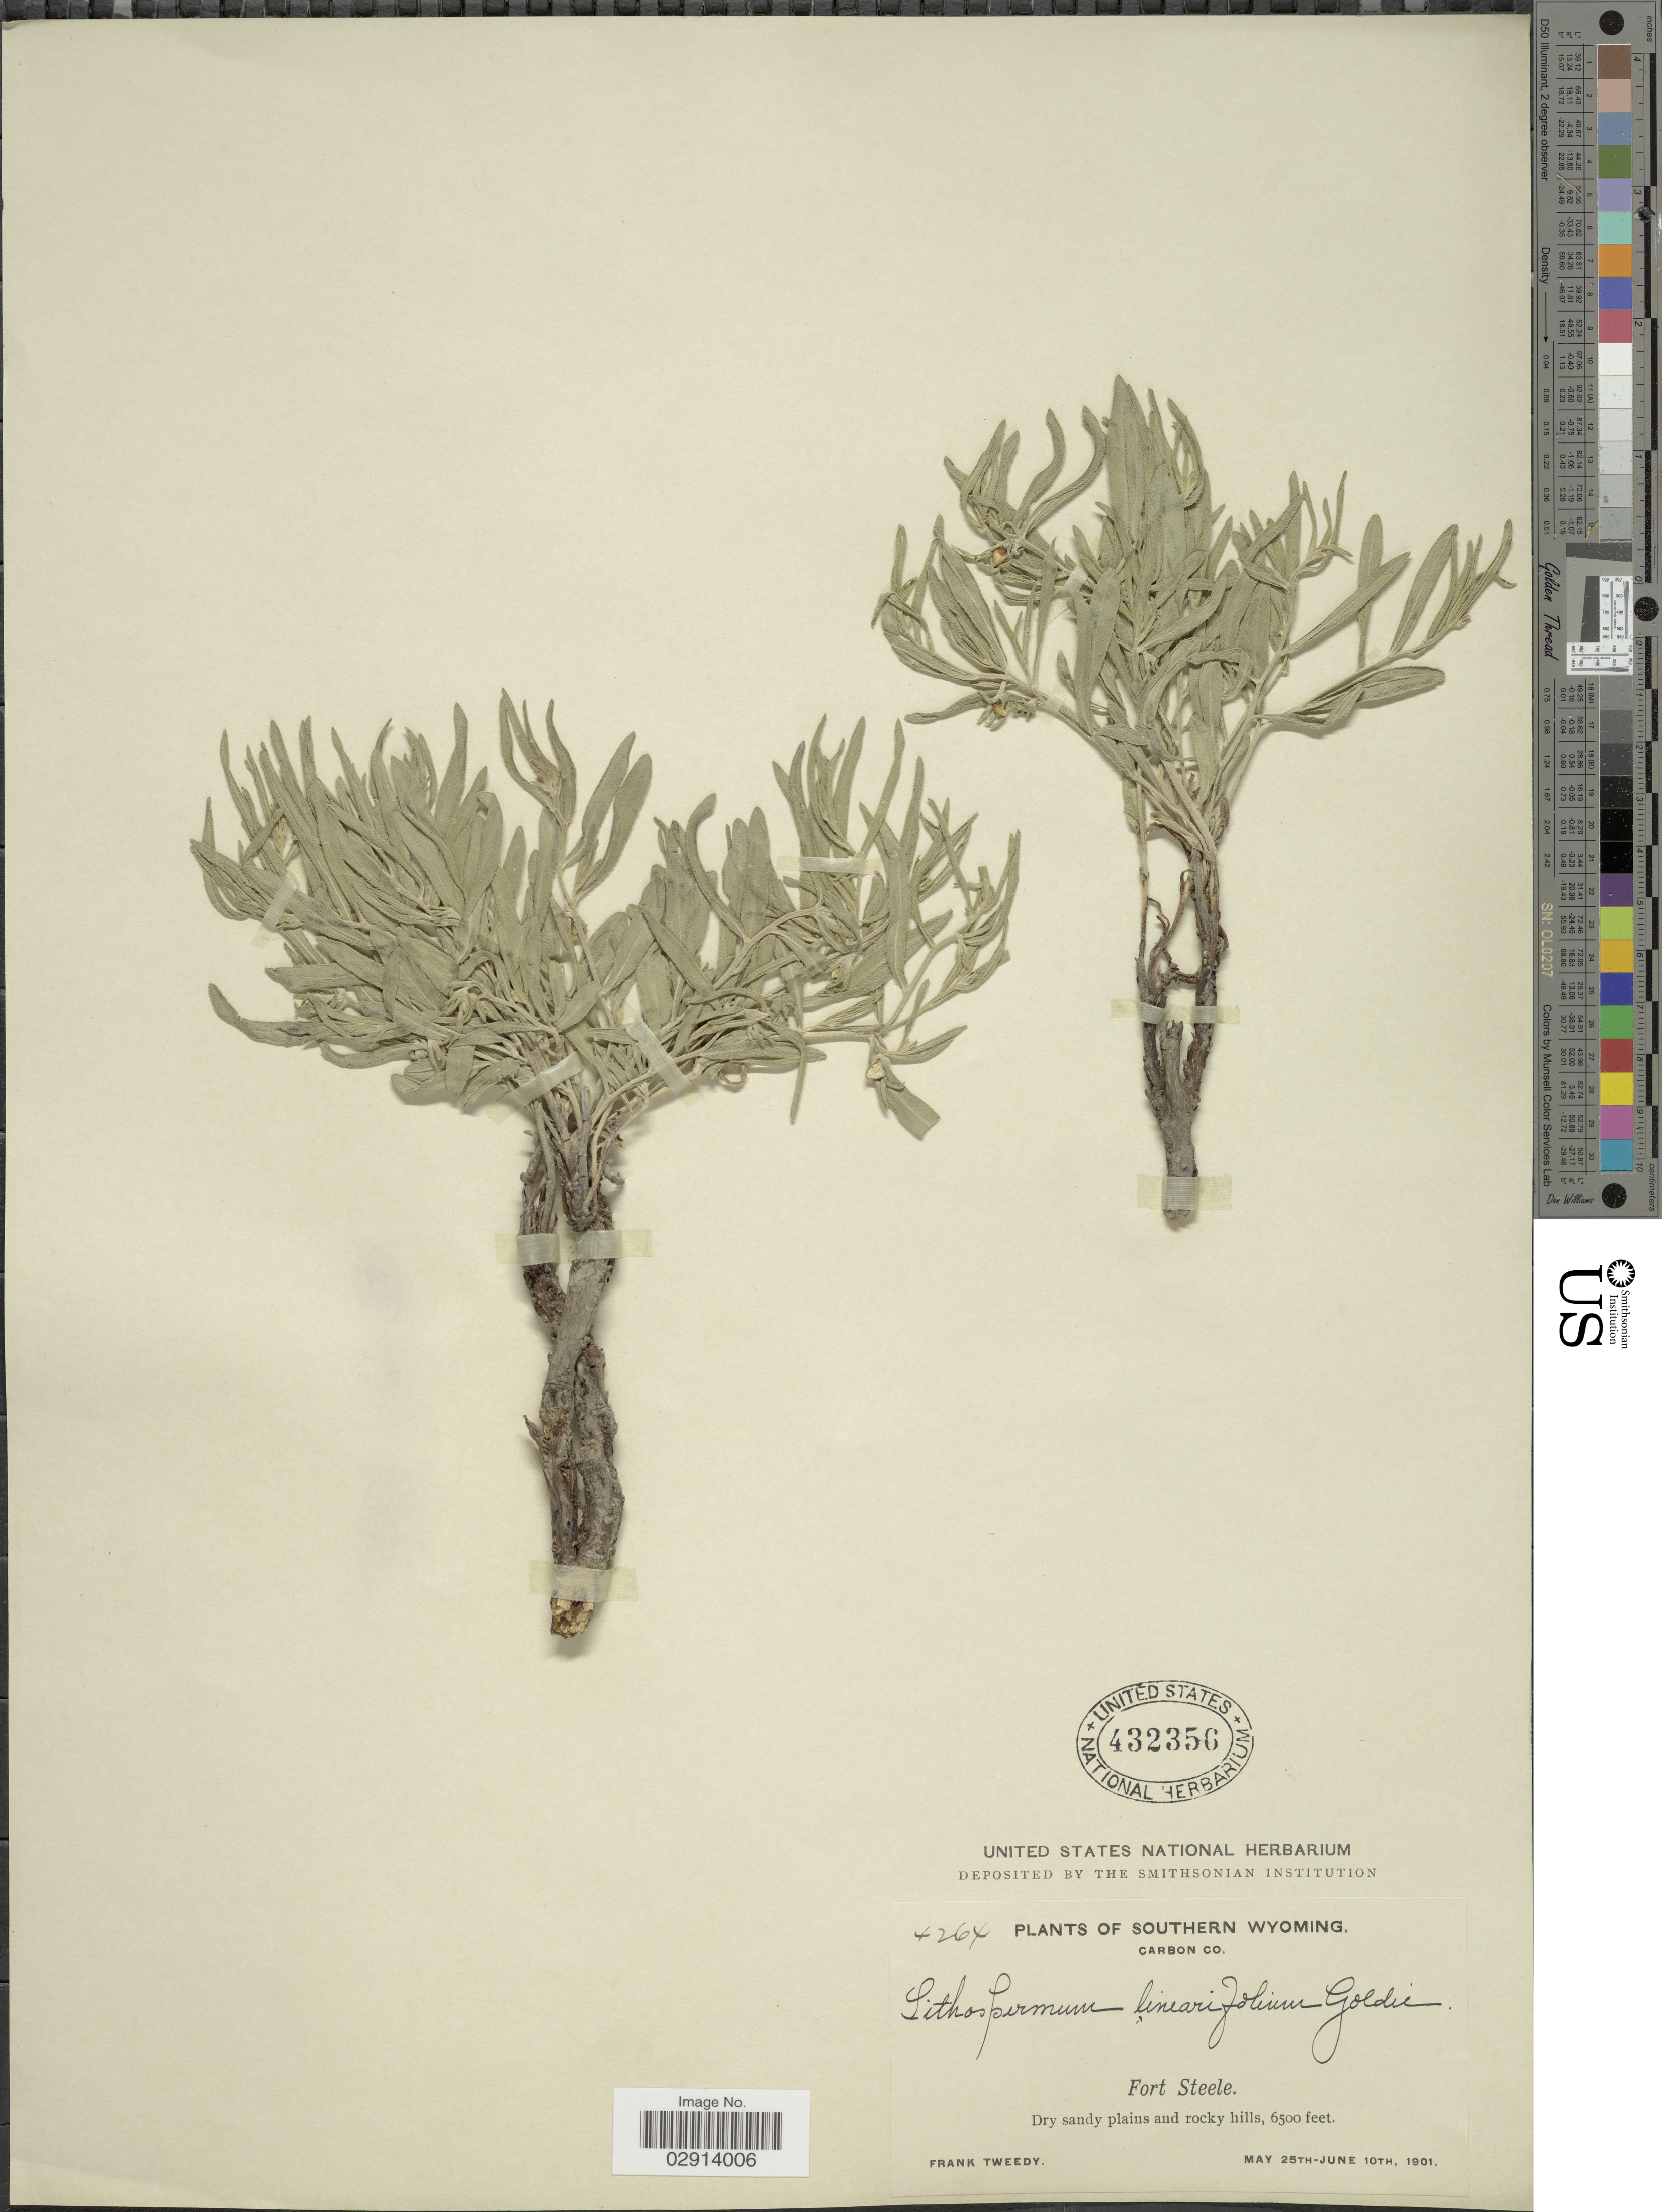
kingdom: Plantae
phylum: Tracheophyta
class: Magnoliopsida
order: Boraginales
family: Boraginaceae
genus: Lithospermum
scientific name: Lithospermum incisum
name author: Lehm.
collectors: F. Tweedy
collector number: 4264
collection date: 1901-05-25/1901-06-10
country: United States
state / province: Wyoming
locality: Southern Wyoming. Carbon Co. Fort Steele.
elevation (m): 1981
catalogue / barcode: US 432356